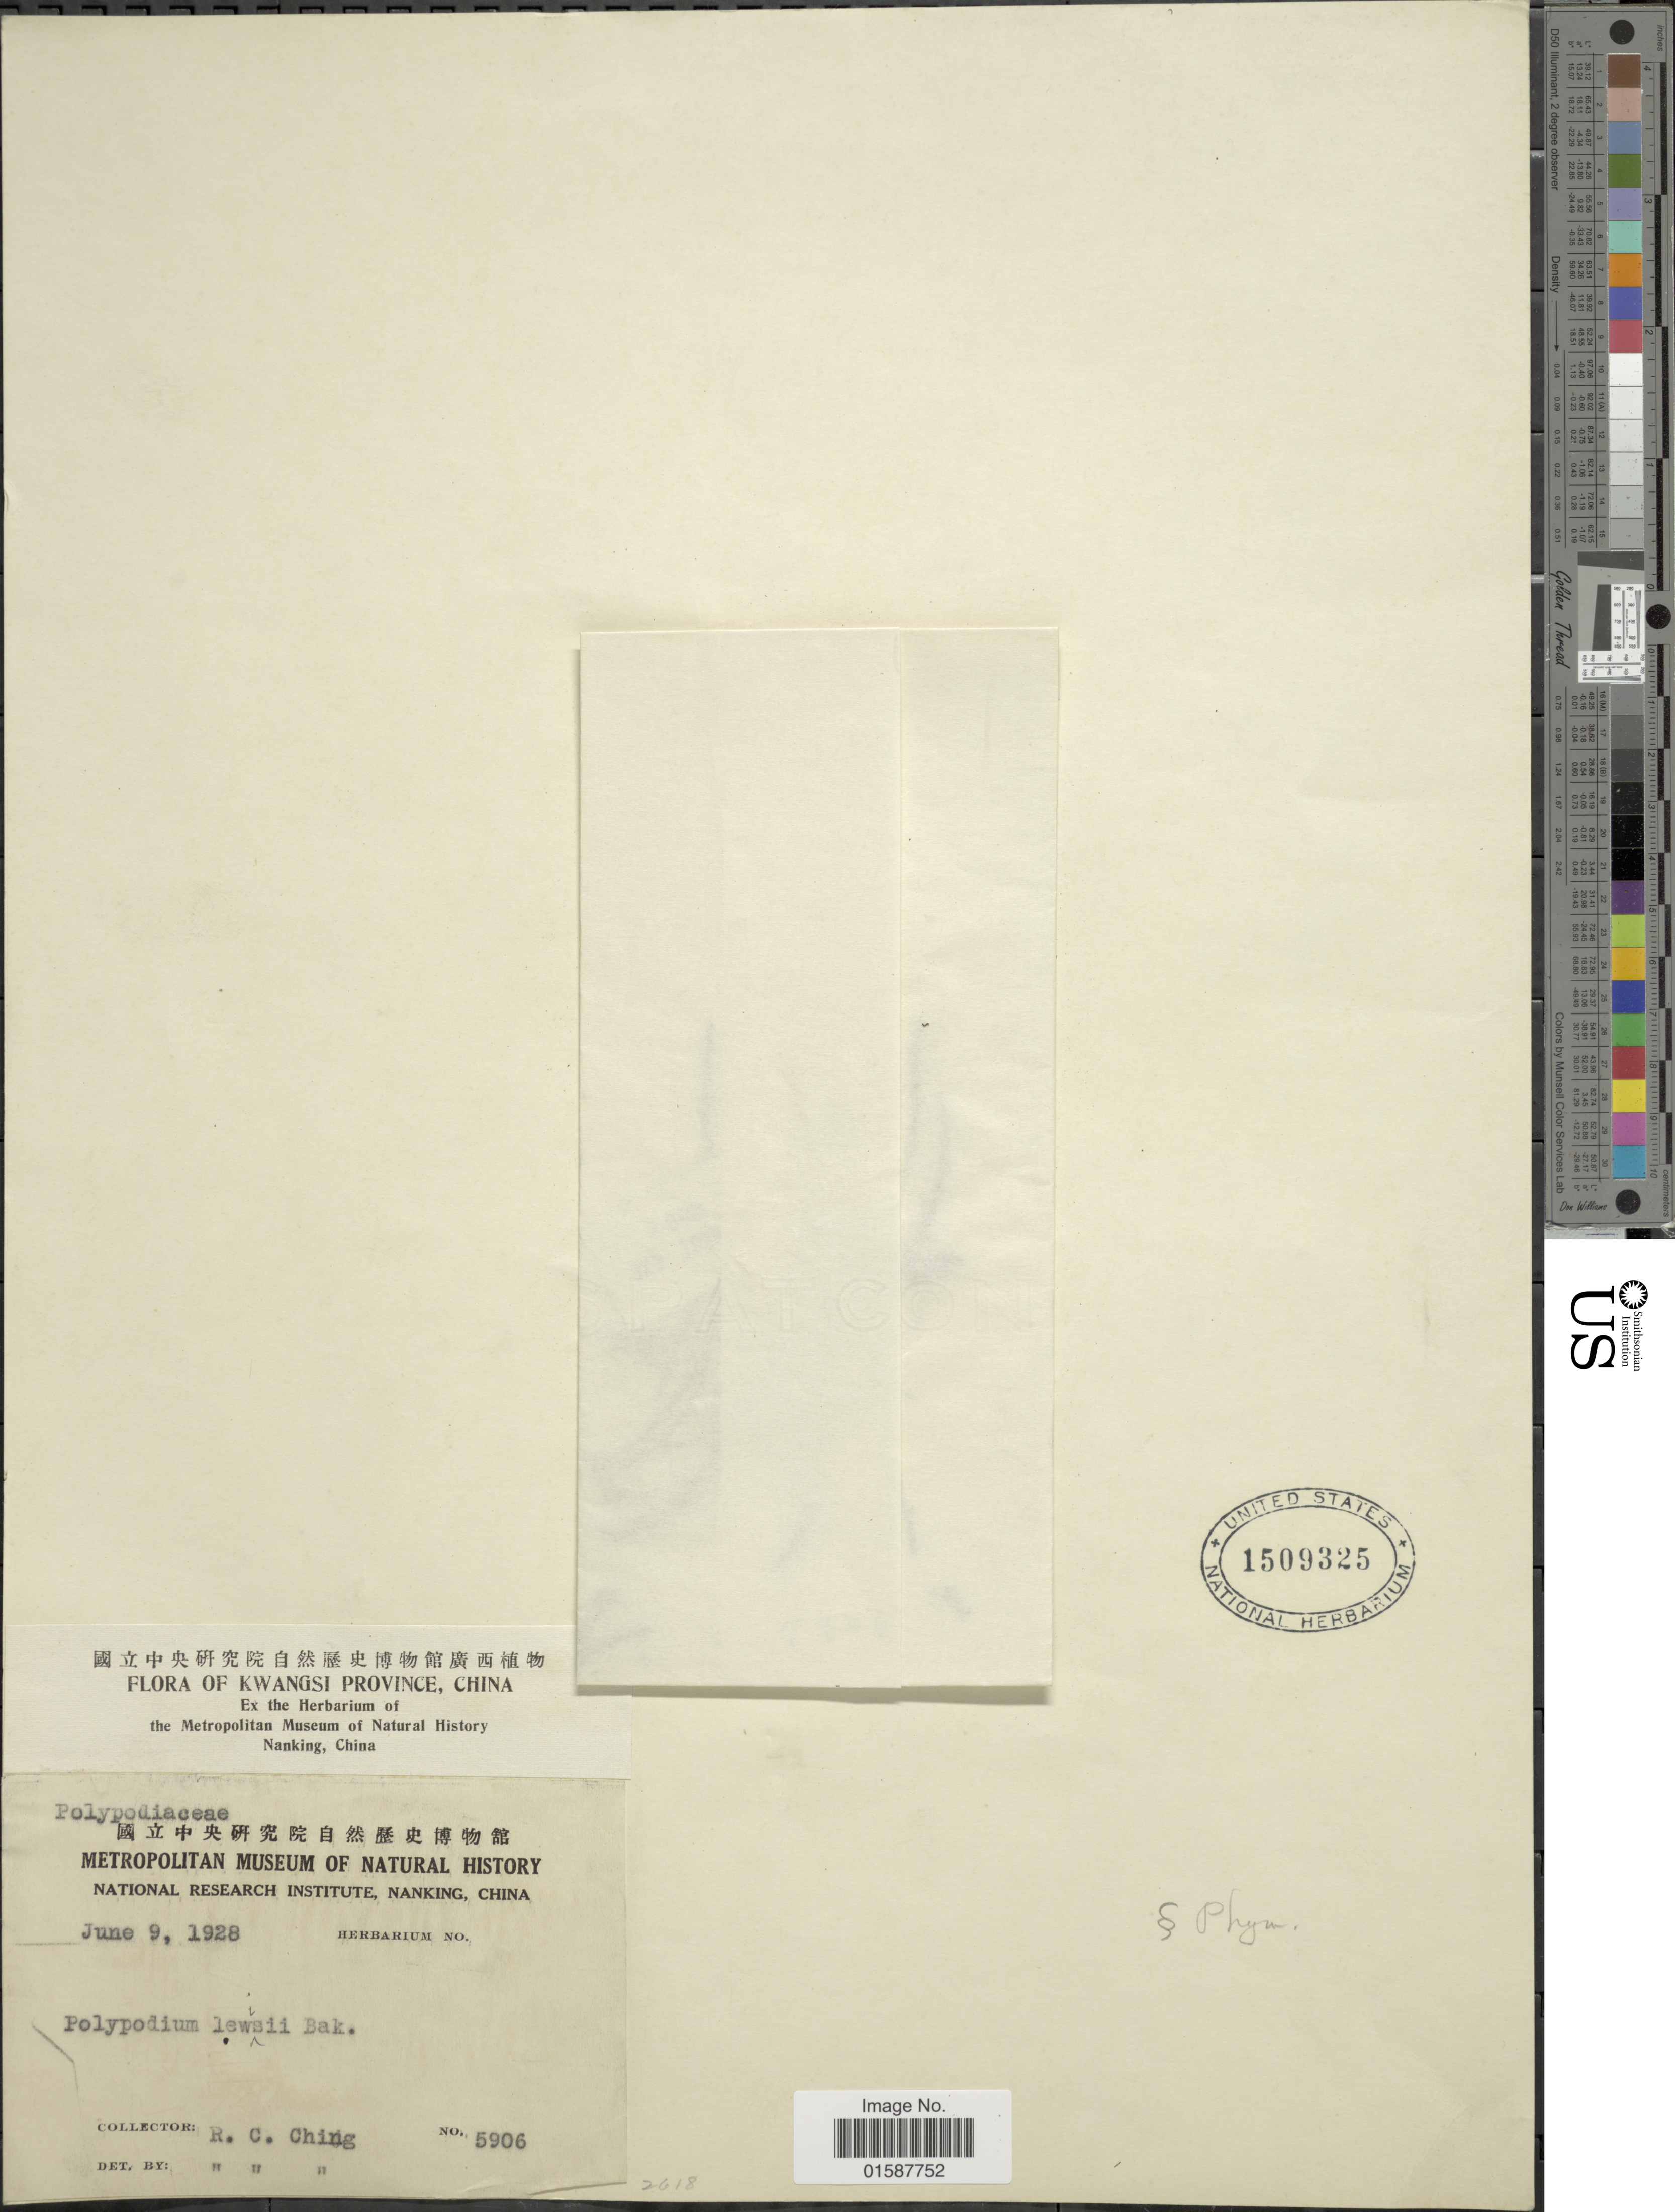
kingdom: Plantae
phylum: Tracheophyta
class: Polypodiopsida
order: Polypodiales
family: Polypodiaceae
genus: Lepisorus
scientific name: Lepisorus lewisii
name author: (Baker) Ching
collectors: R. C. Ching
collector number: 5906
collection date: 1928-06-09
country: China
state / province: Guangxi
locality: Kwangsi Province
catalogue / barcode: US 1509325